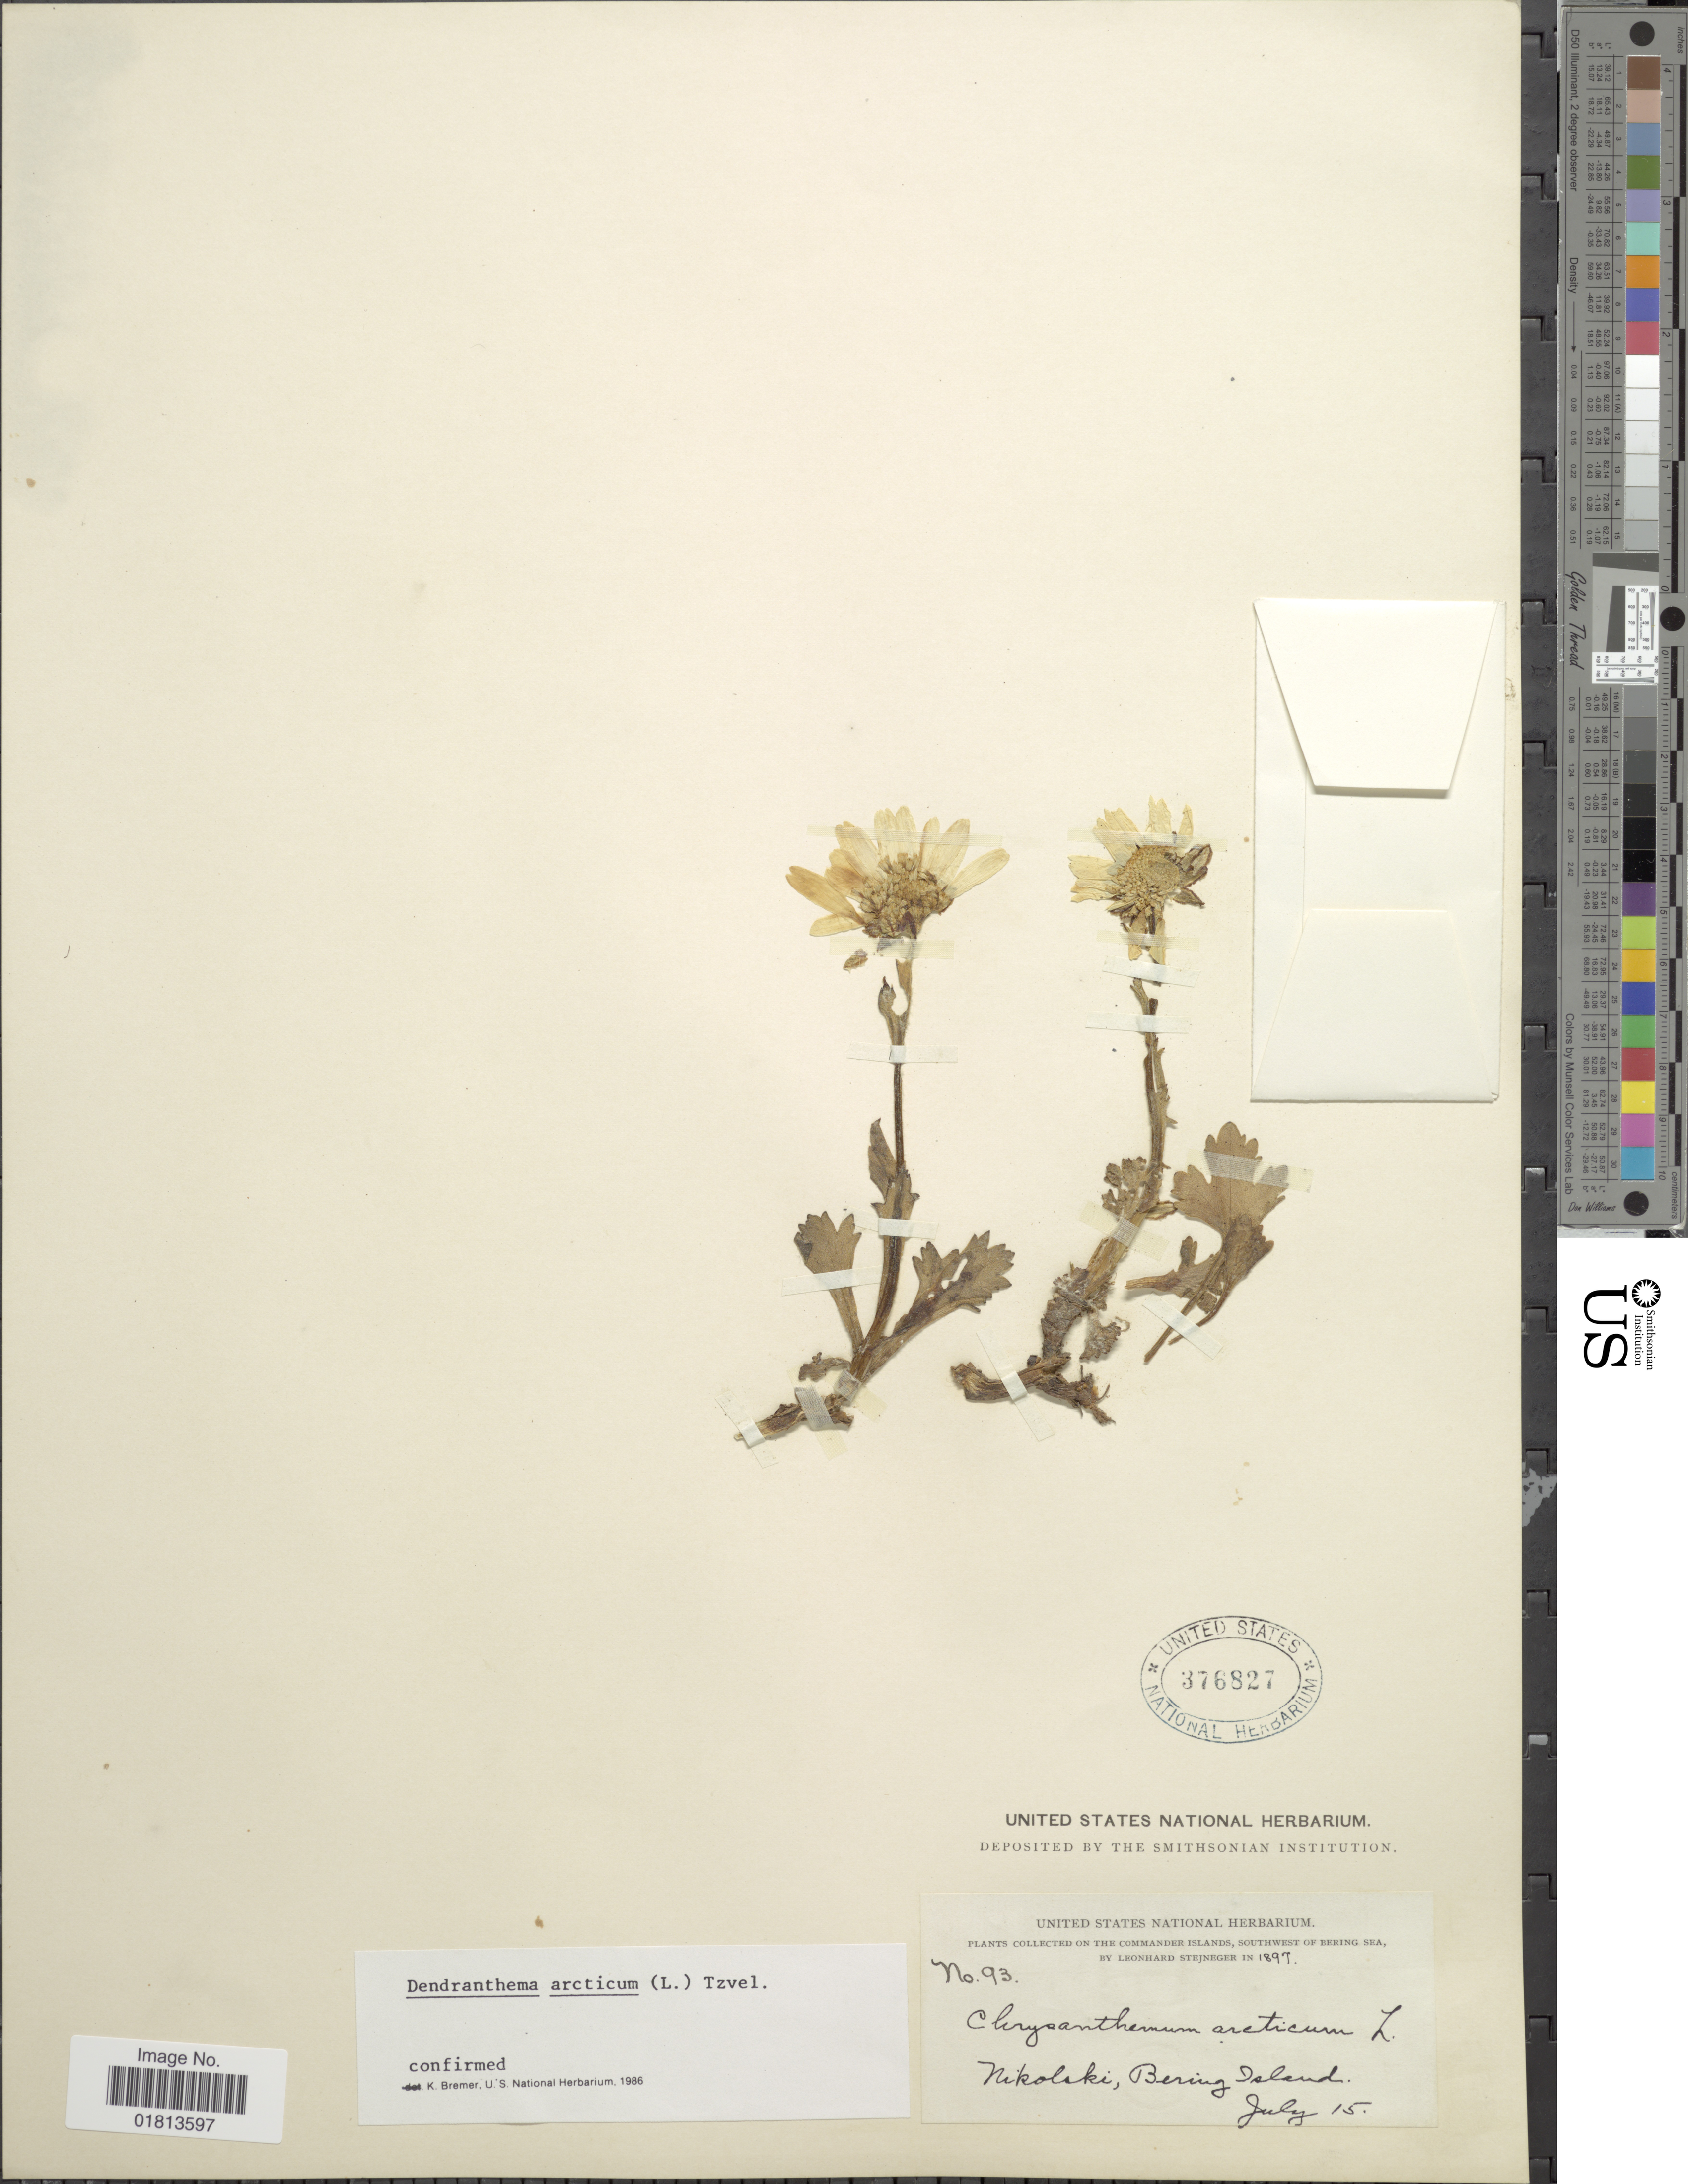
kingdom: Plantae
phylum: Tracheophyta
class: Magnoliopsida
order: Asterales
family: Asteraceae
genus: Dendranthema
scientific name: Dendranthema arcticum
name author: (L.) Tzvelev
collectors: L. Stejneger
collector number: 93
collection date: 1897-07-15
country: Russian Federation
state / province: Kamchatka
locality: On The Commander Islands, Southwest of Bering Sea, Nikolaki, Bering Island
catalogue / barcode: US 376827